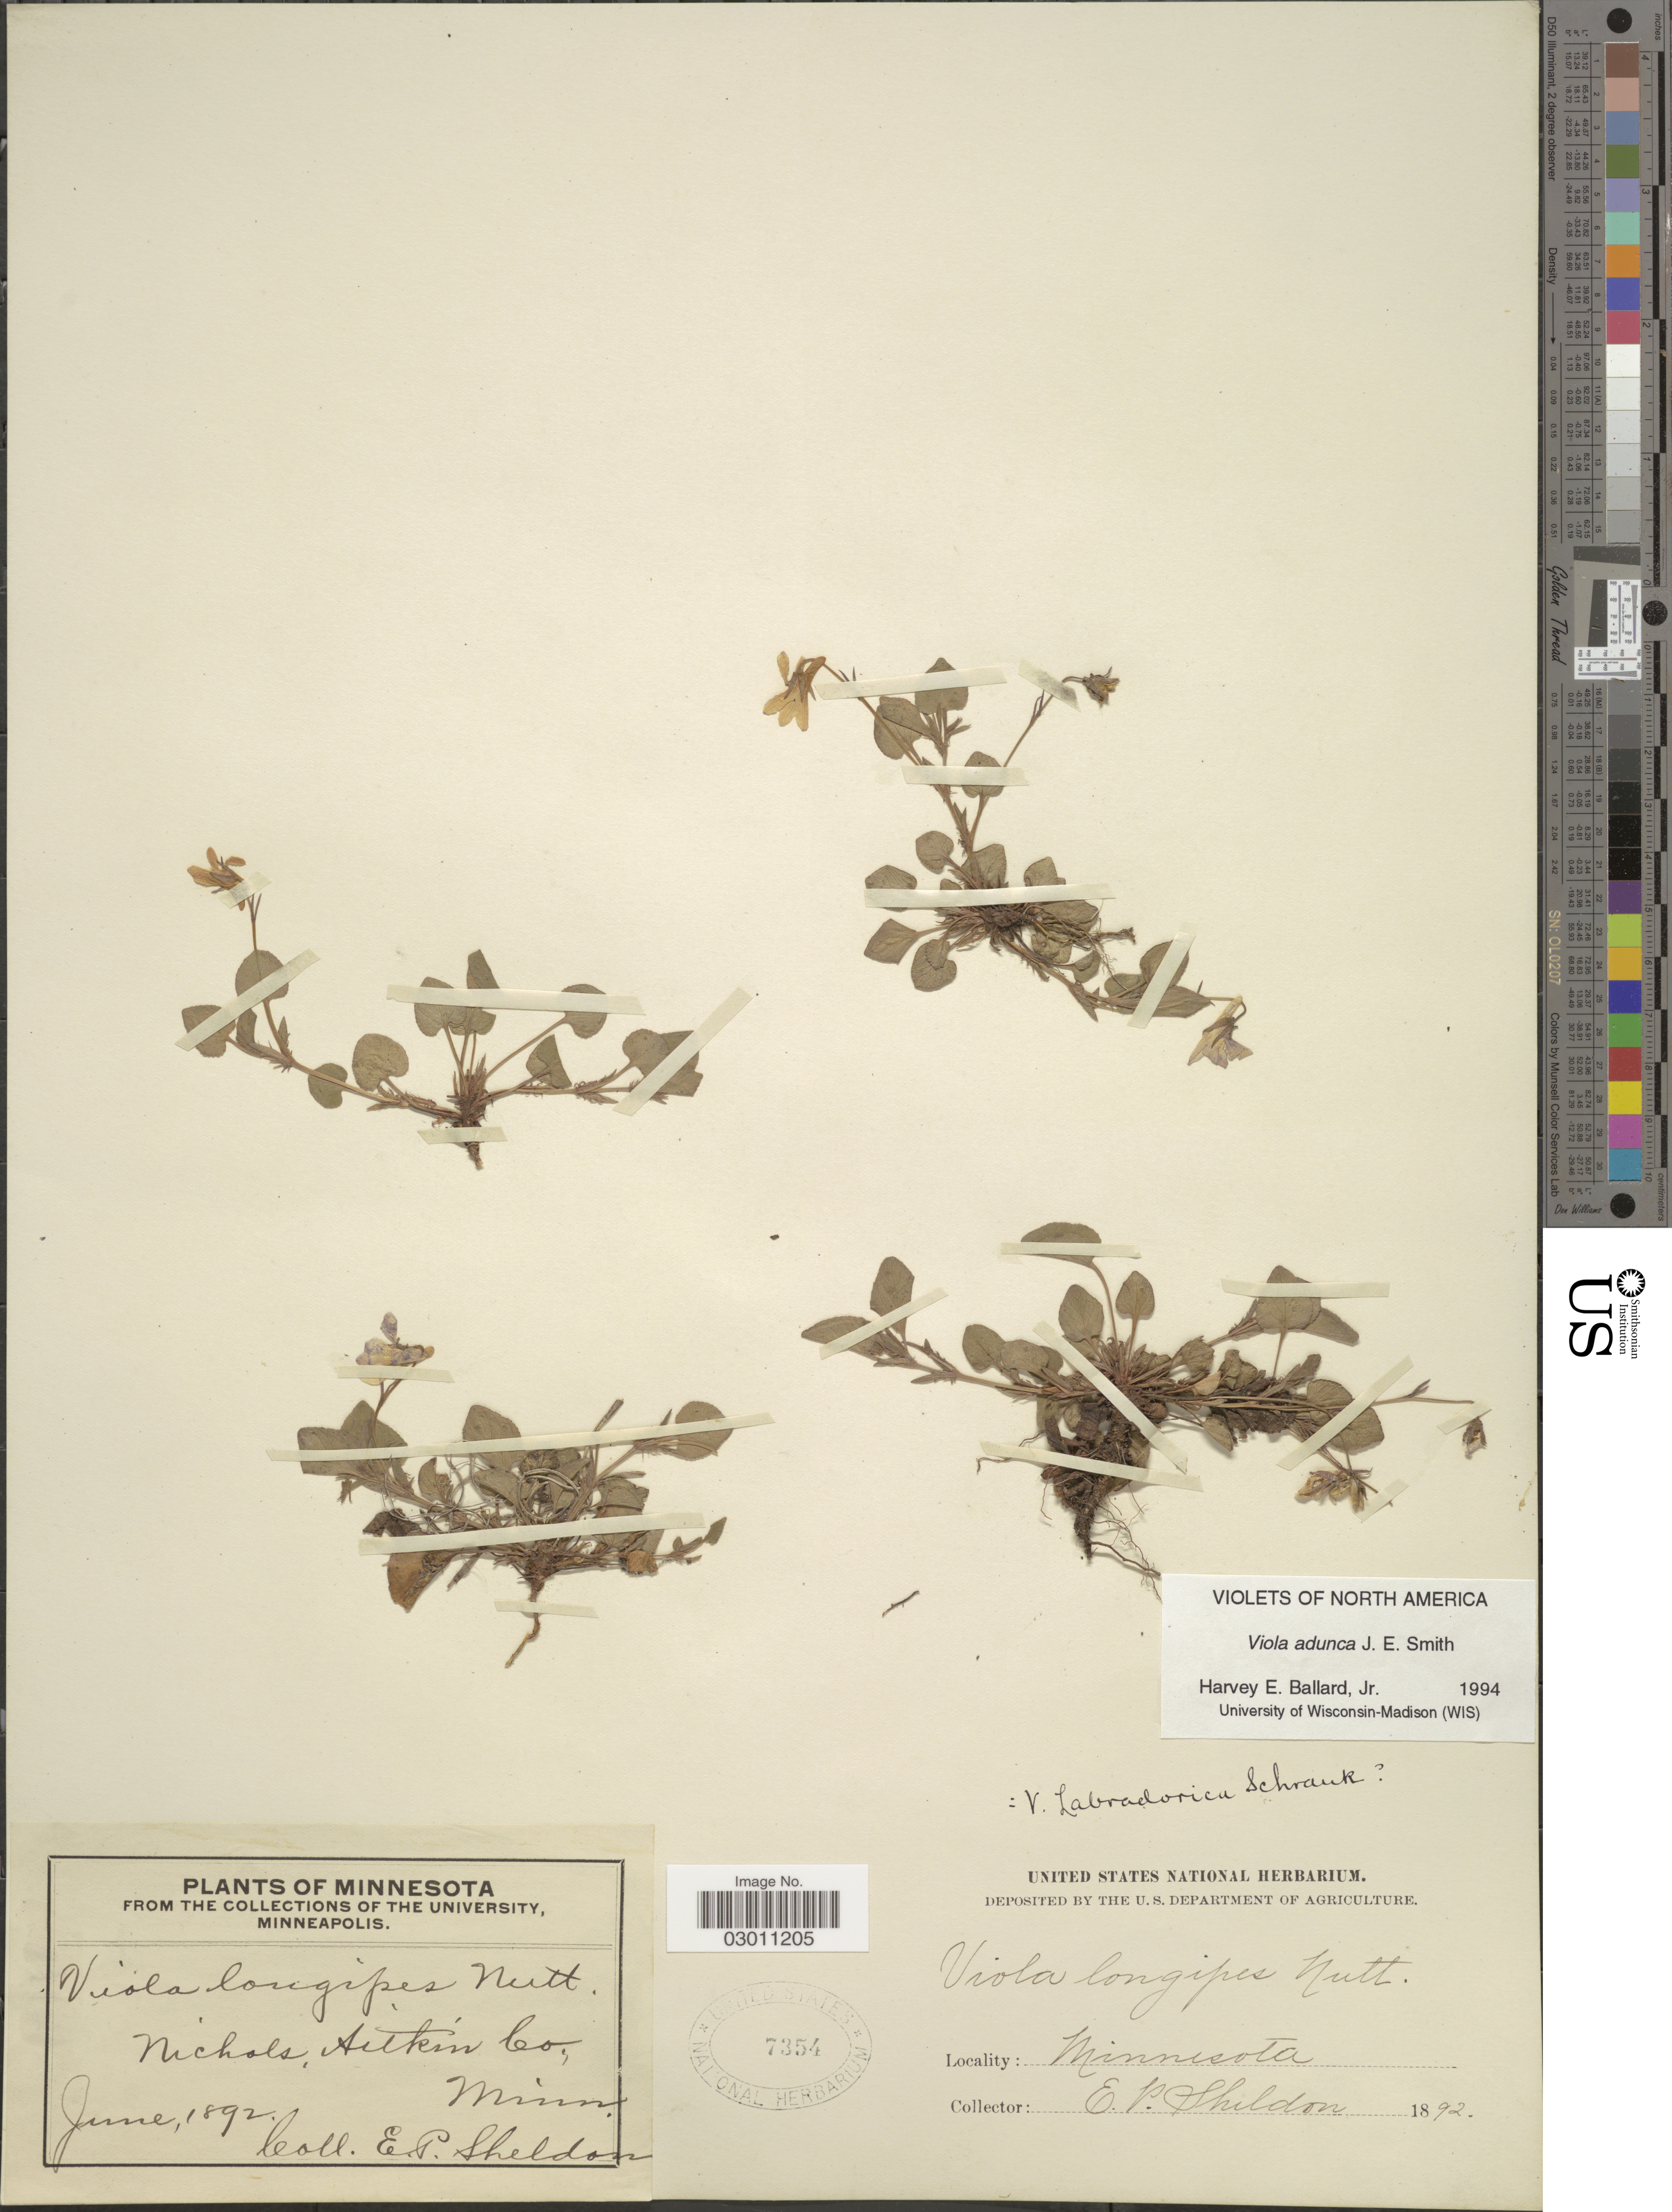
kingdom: Plantae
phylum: Tracheophyta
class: Magnoliopsida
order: Malpighiales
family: Violaceae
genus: Viola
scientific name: Viola adunca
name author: Sm.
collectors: E. P. Sheldon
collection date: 1892-06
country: United States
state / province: Minnesota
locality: Nichols, Aitkin Co.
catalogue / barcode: US 7354